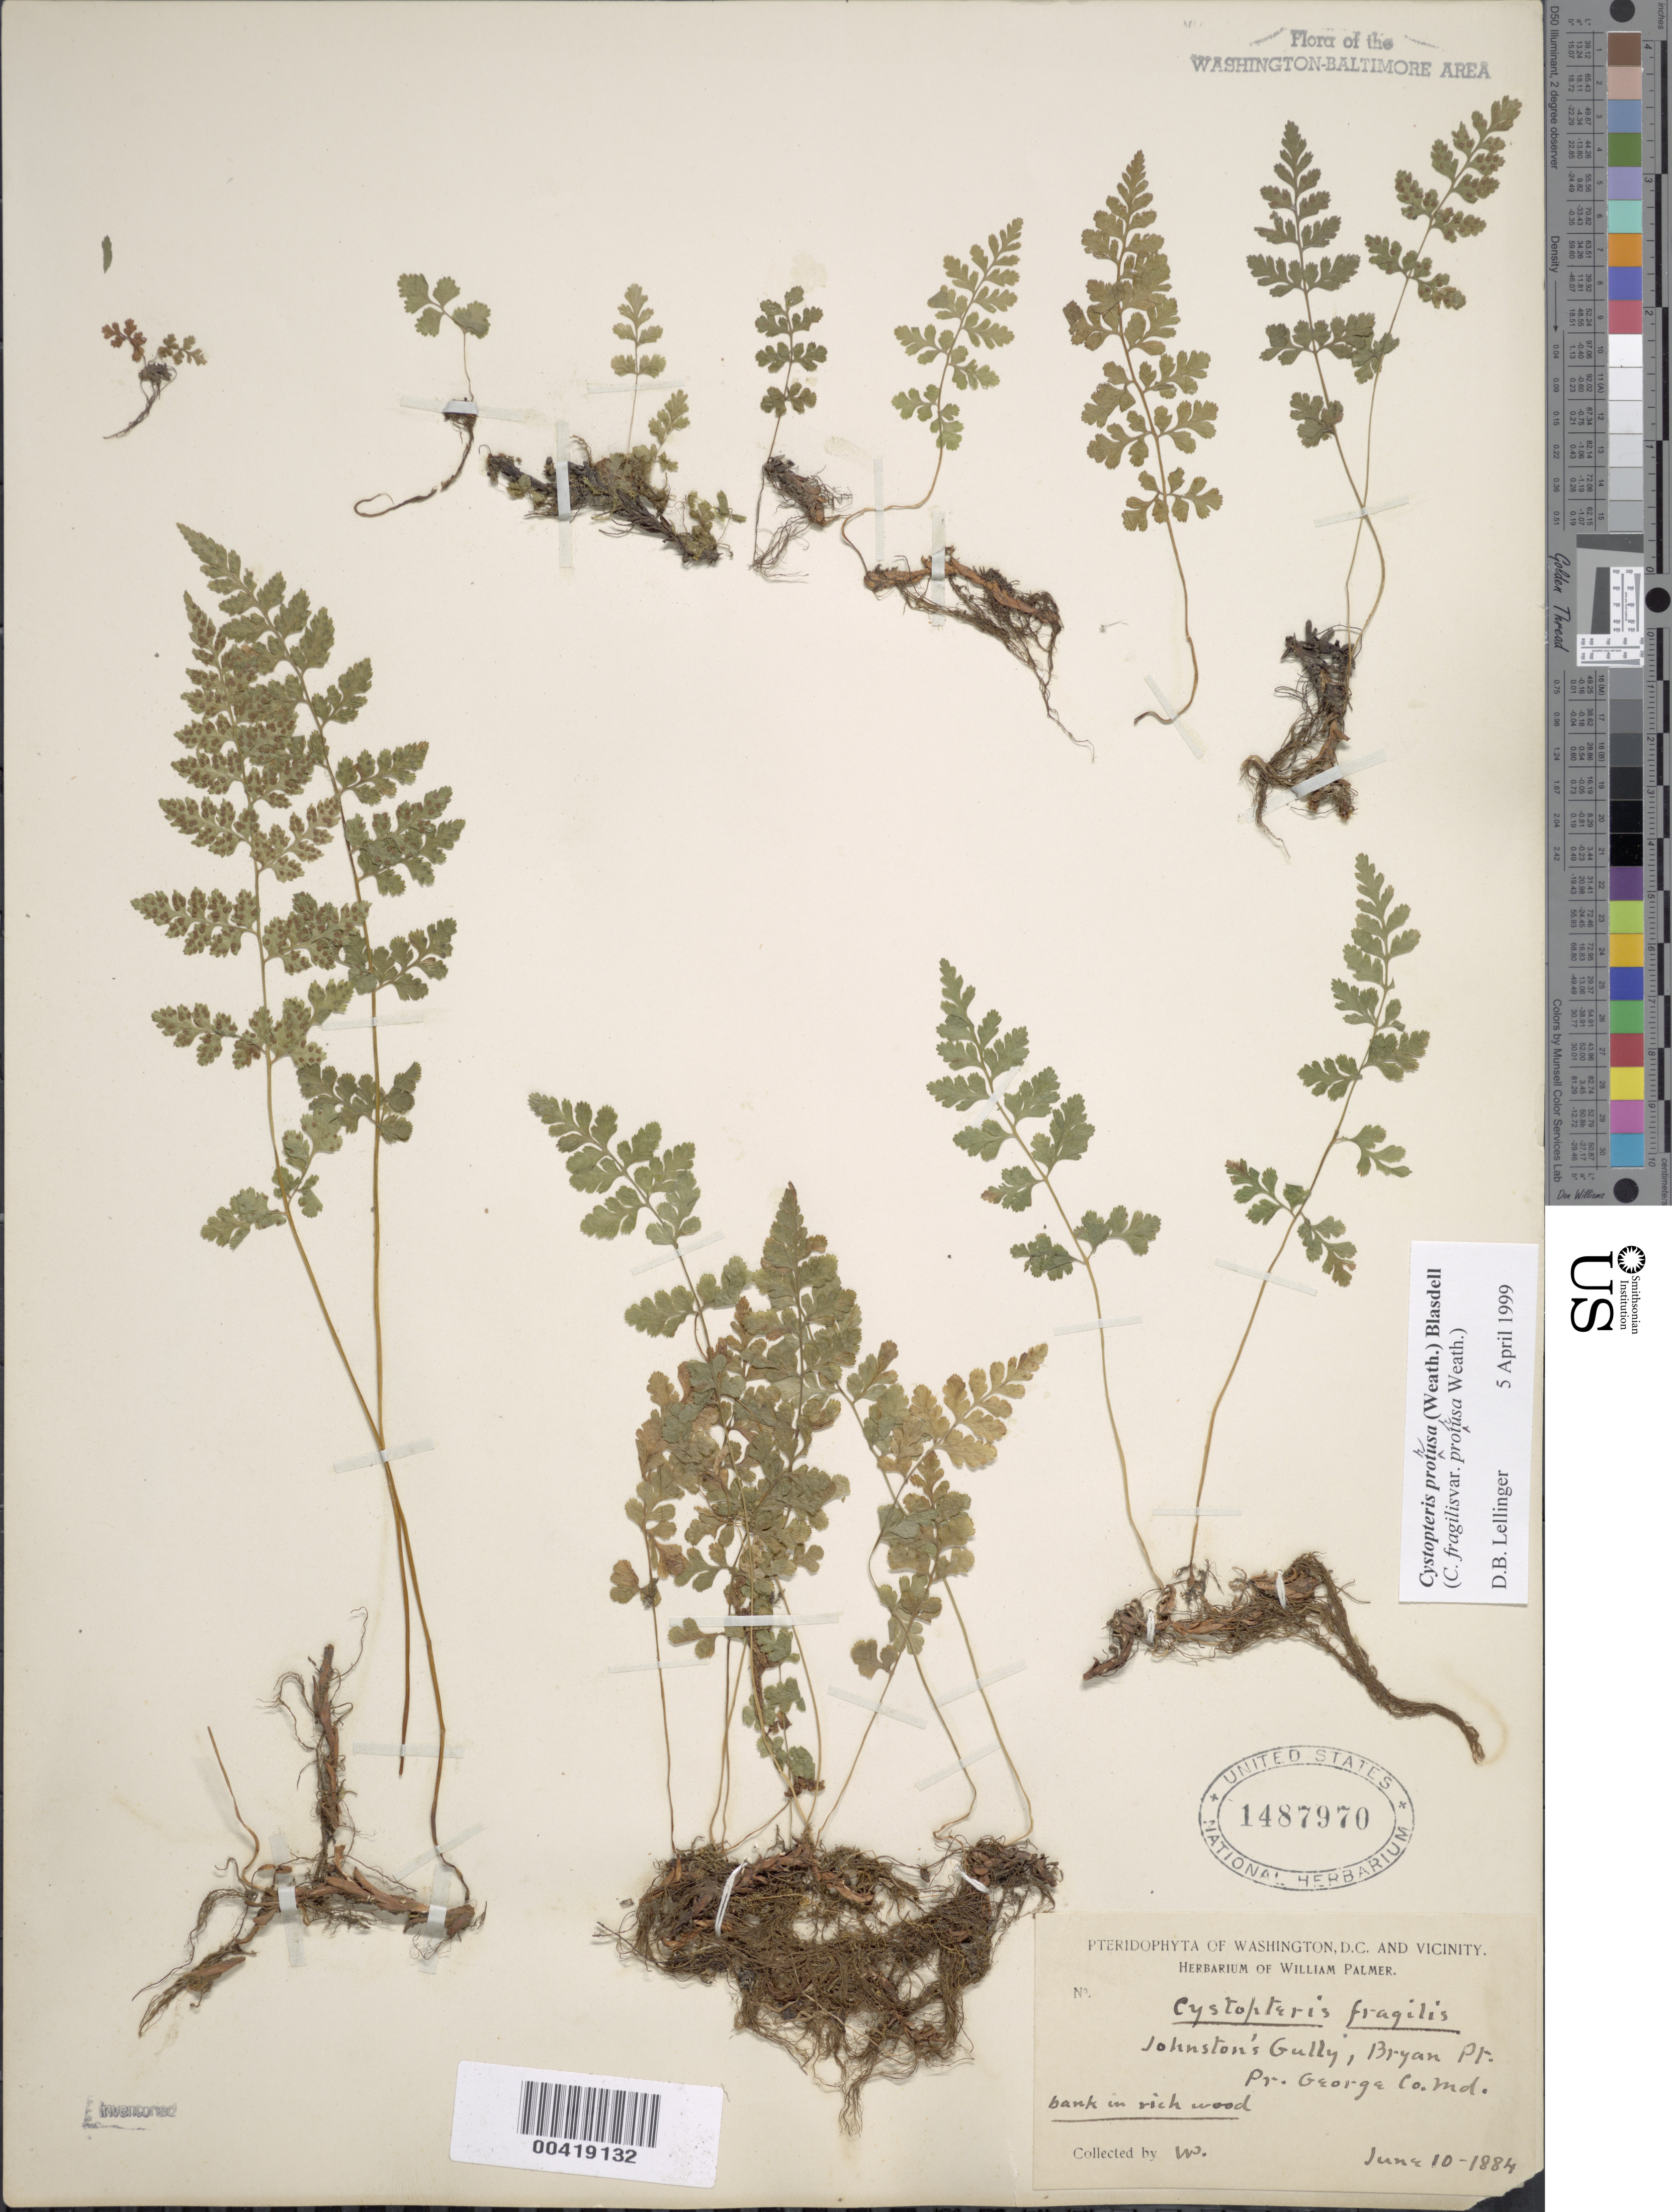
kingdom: Plantae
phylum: Tracheophyta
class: Polypodiopsida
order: Polypodiales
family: Cystopteridaceae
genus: Cystopteris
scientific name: Cystopteris utahensis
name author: Windham & Haufler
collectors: W. Palmer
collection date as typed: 10 Jun 1884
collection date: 1884-06-10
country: United States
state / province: Maryland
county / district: Prince George's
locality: Johnstons Gully, Bryan Point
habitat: Bank in rich wood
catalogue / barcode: US 1487970